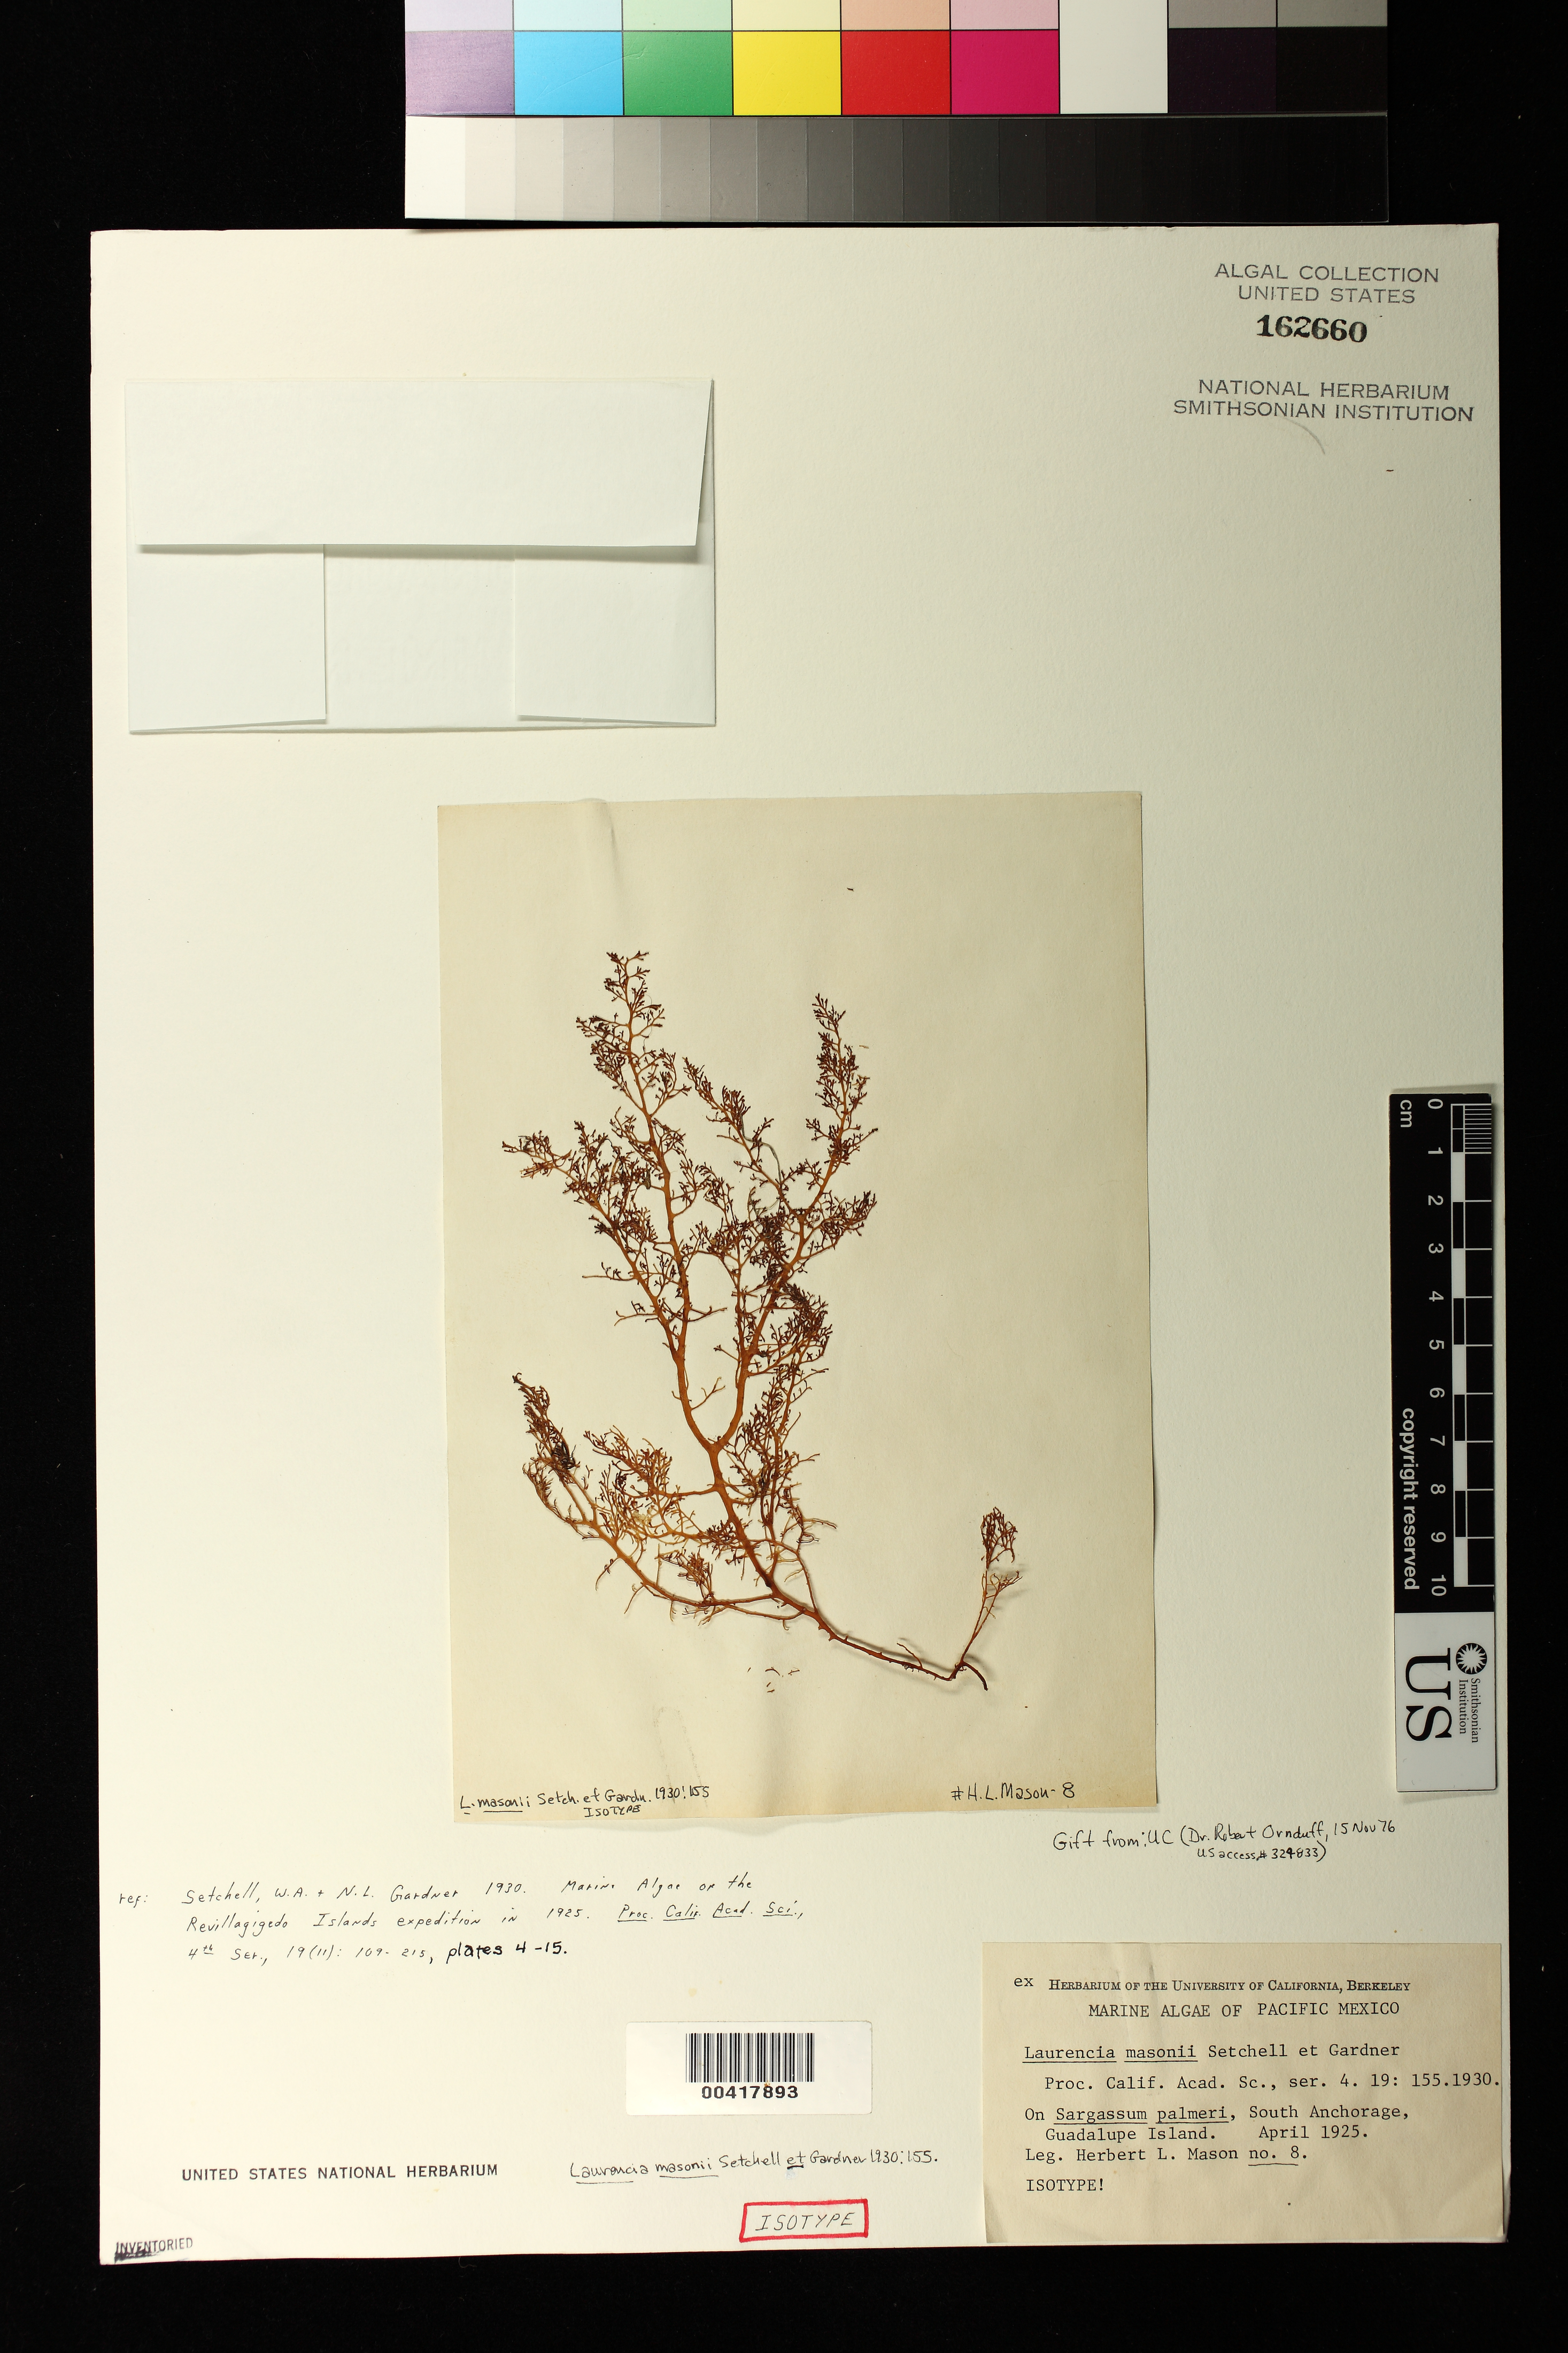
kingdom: Plantae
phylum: Rhodophyta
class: Florideophyceae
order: Ceramiales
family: Rhodomelaceae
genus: Laurencia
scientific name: Laurencia masonii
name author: Setch. & N.L. Gardner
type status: Isotype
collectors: H. L. Mason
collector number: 8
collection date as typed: Apr 1925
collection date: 1925-04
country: Mexico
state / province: Baja California Norte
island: Isla Guadalupe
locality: South Anchorage.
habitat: On Sargassum palmeri.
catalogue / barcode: US 162660